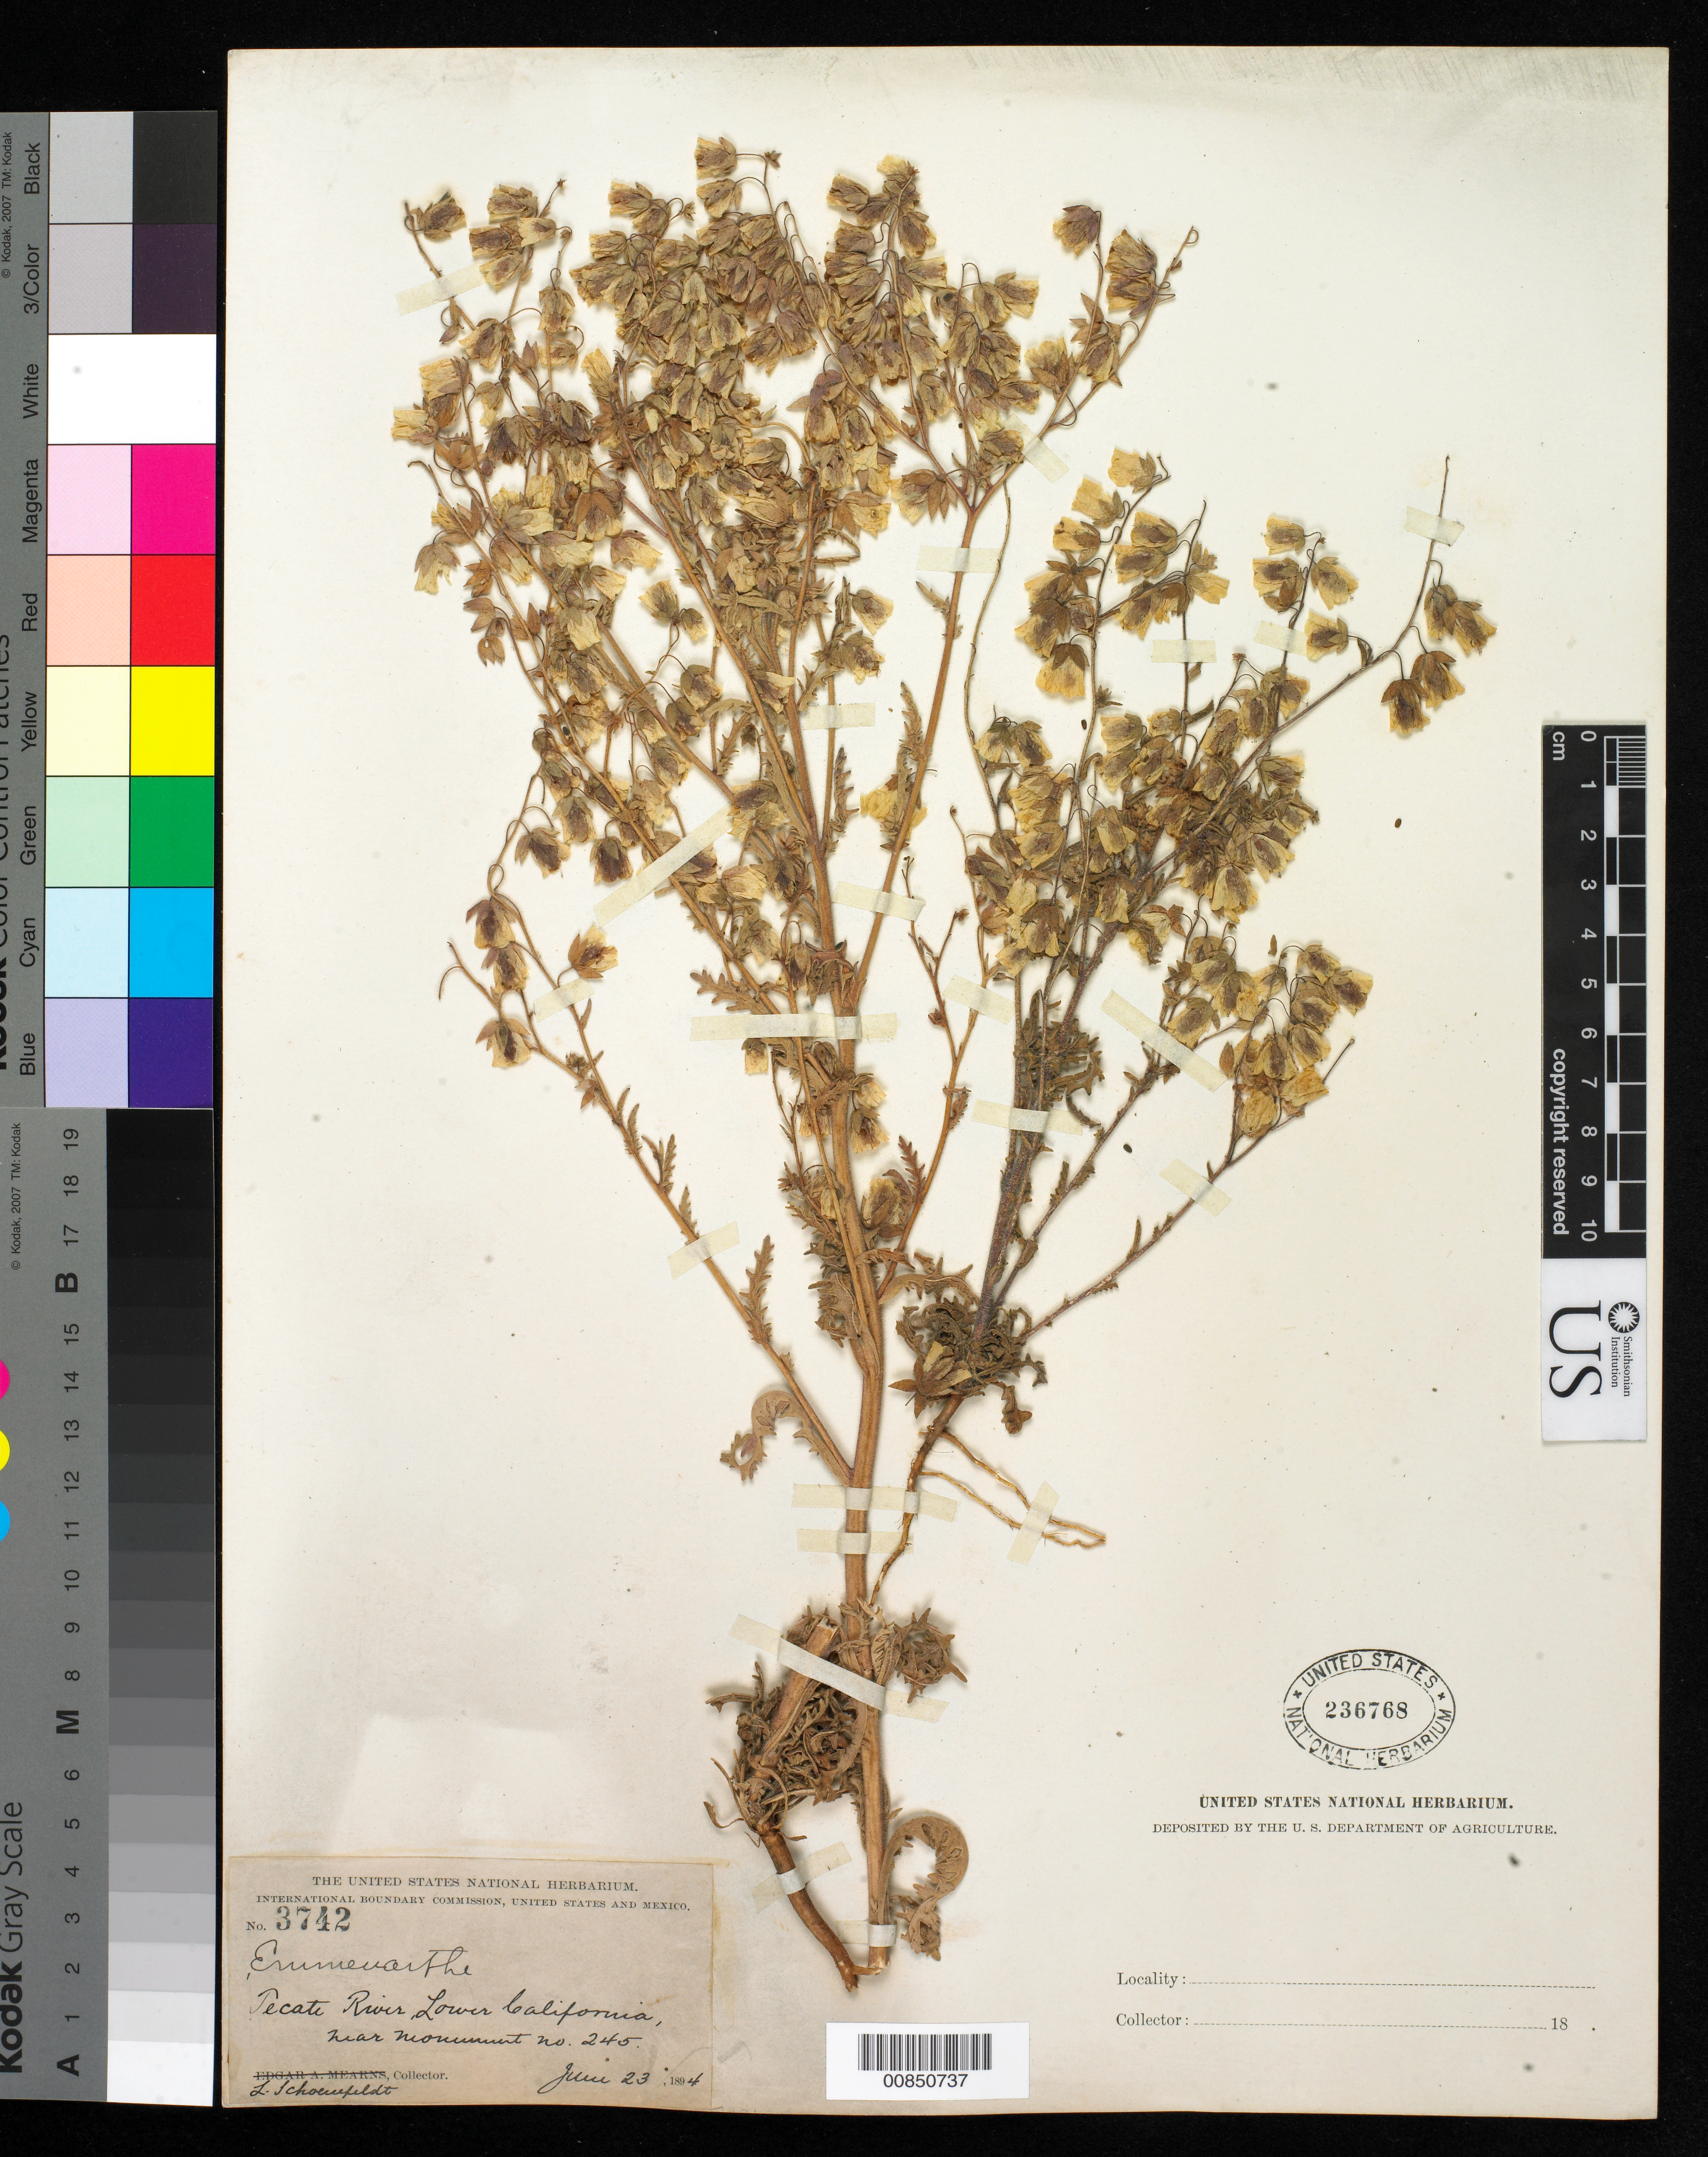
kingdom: Plantae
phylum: Tracheophyta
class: Magnoliopsida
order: Boraginales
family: Hydrophyllaceae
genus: Emmenanthe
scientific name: Emmenanthe penduliflora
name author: Benth.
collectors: L. Schoenfeldt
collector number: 3742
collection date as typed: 23 Jun 1894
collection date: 1894-06-23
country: Mexico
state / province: Baja California Norte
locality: Tecate River, Baja California. Near monument no. 245.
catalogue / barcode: US 236768